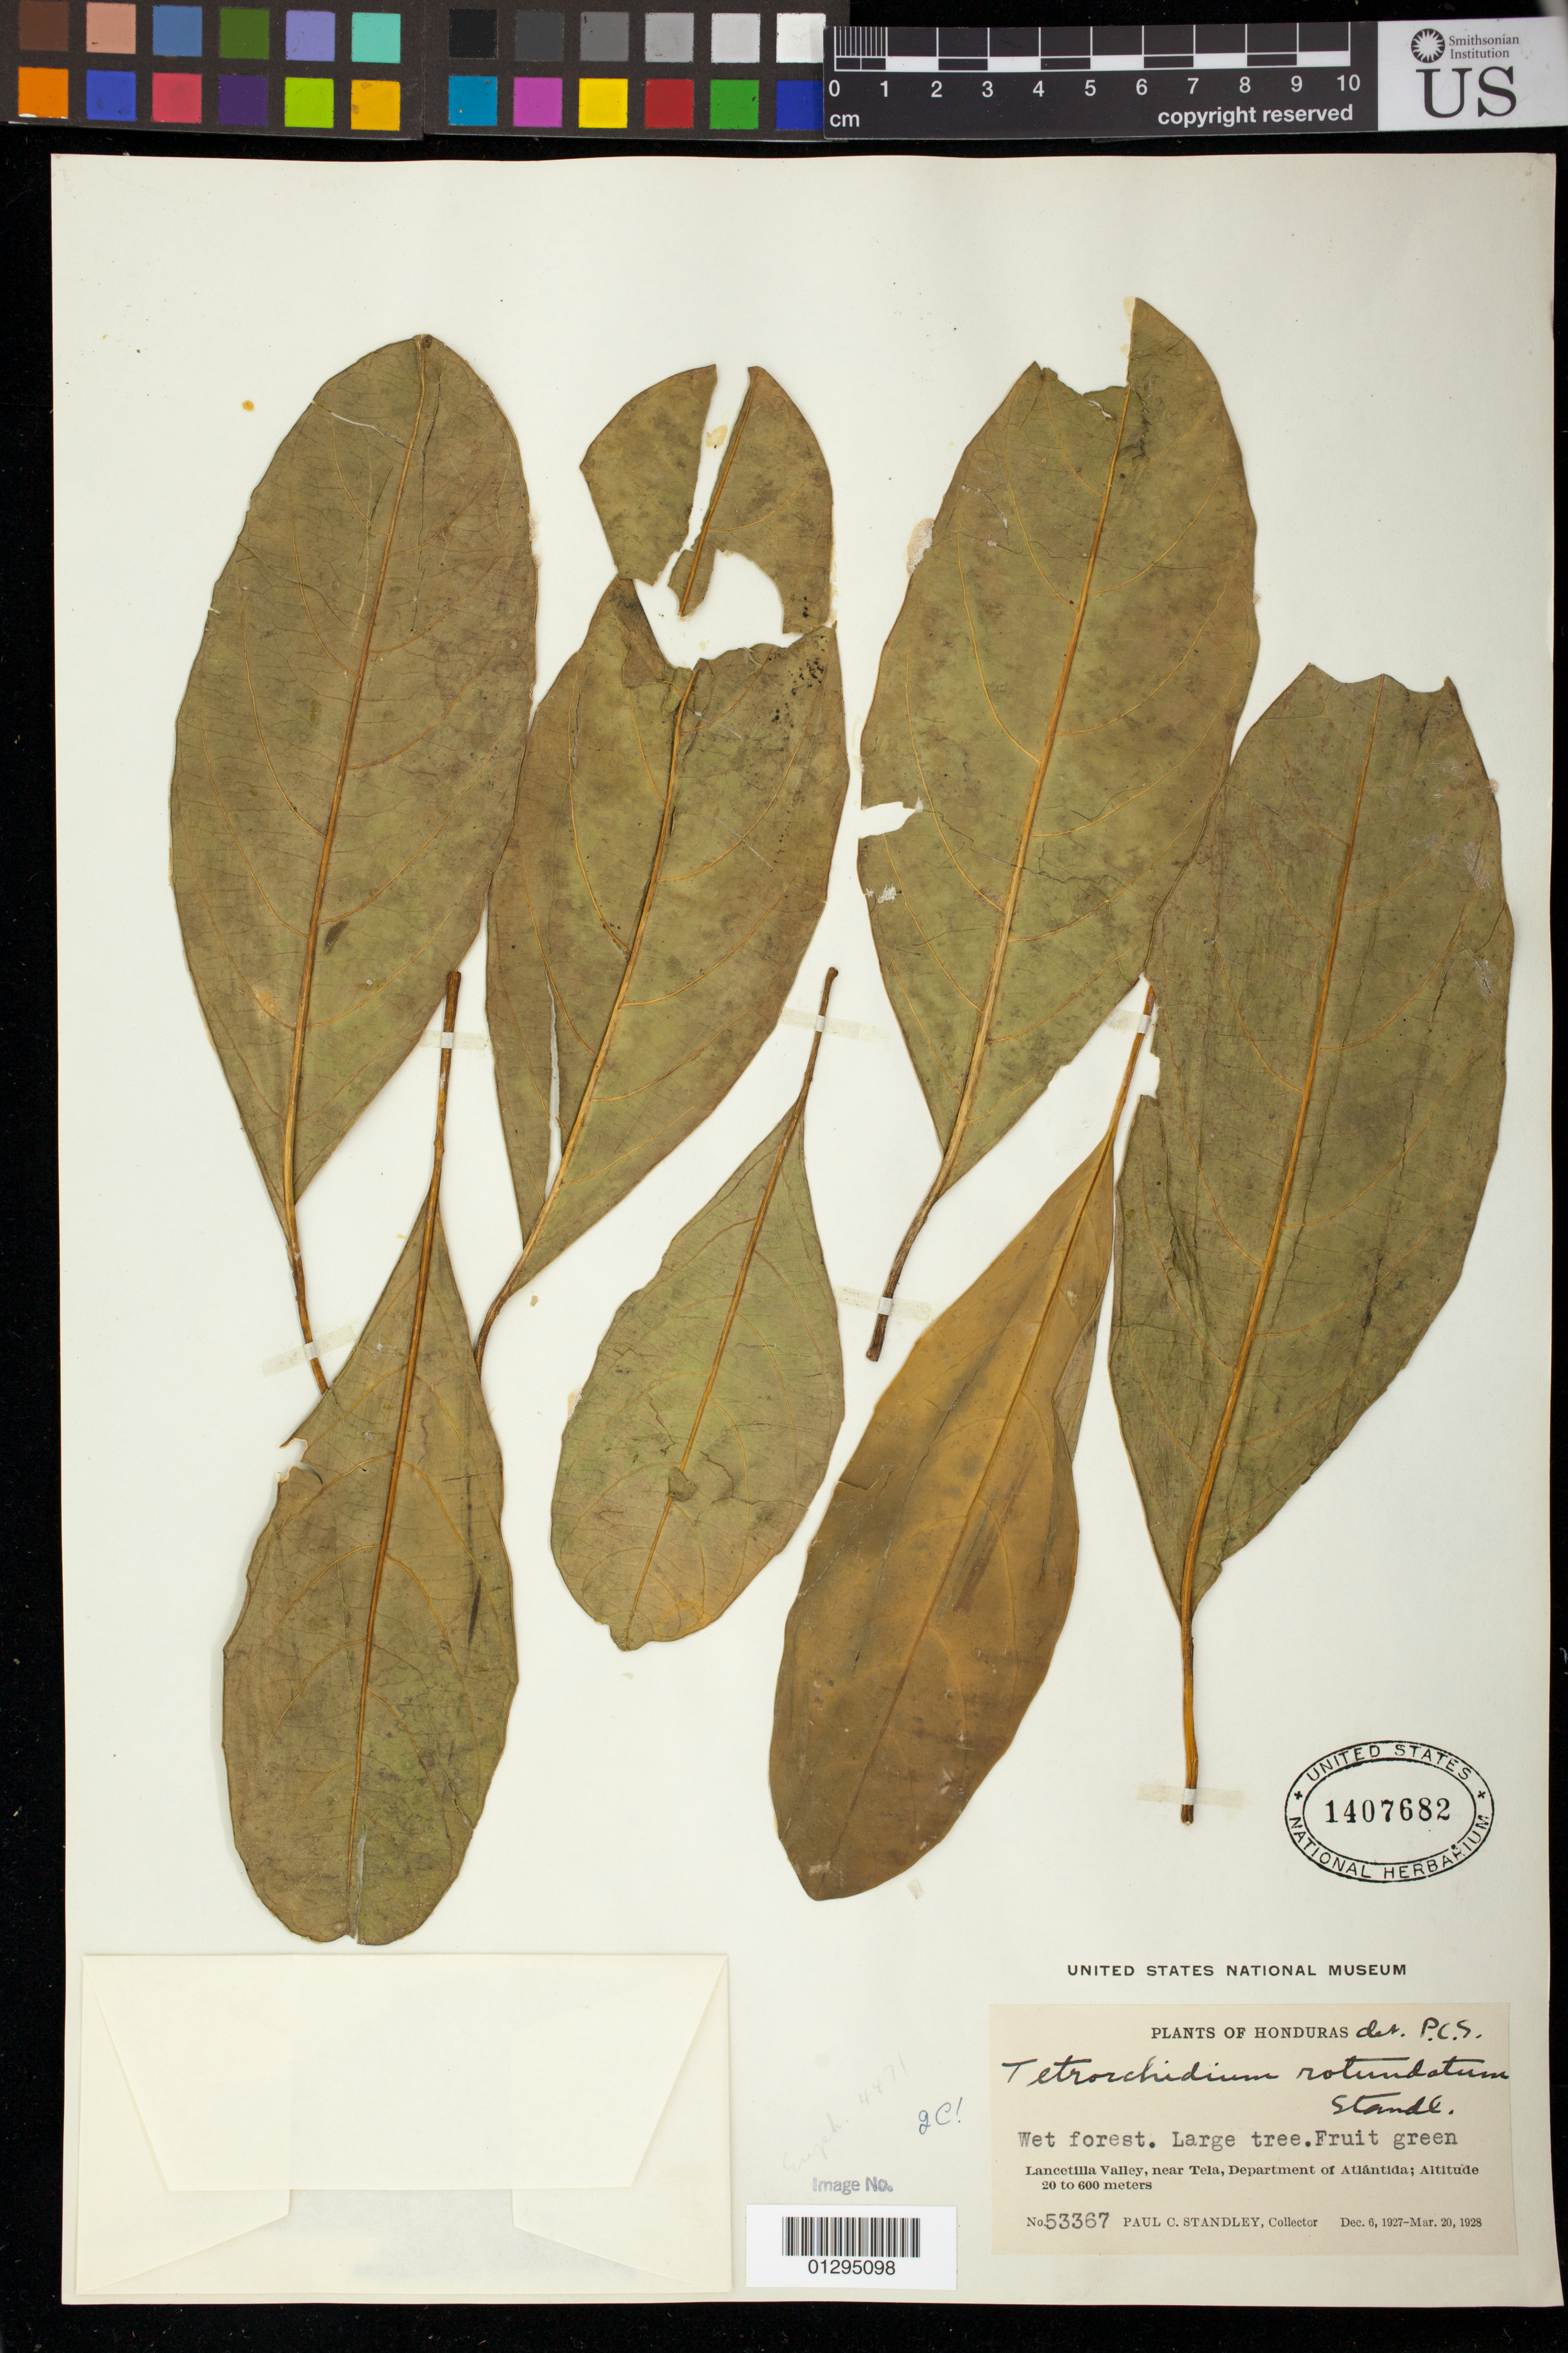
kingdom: Plantae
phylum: Tracheophyta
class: Magnoliopsida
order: Malpighiales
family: Euphorbiaceae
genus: Tetrorchidium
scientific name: Tetrorchidium rotundatum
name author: Standl.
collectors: P. C. Standley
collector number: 53367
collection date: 1927-12-06/1928-03-20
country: Honduras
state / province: Atlántida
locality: Lancetilla Valley, near Tela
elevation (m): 20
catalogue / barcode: US 1407682